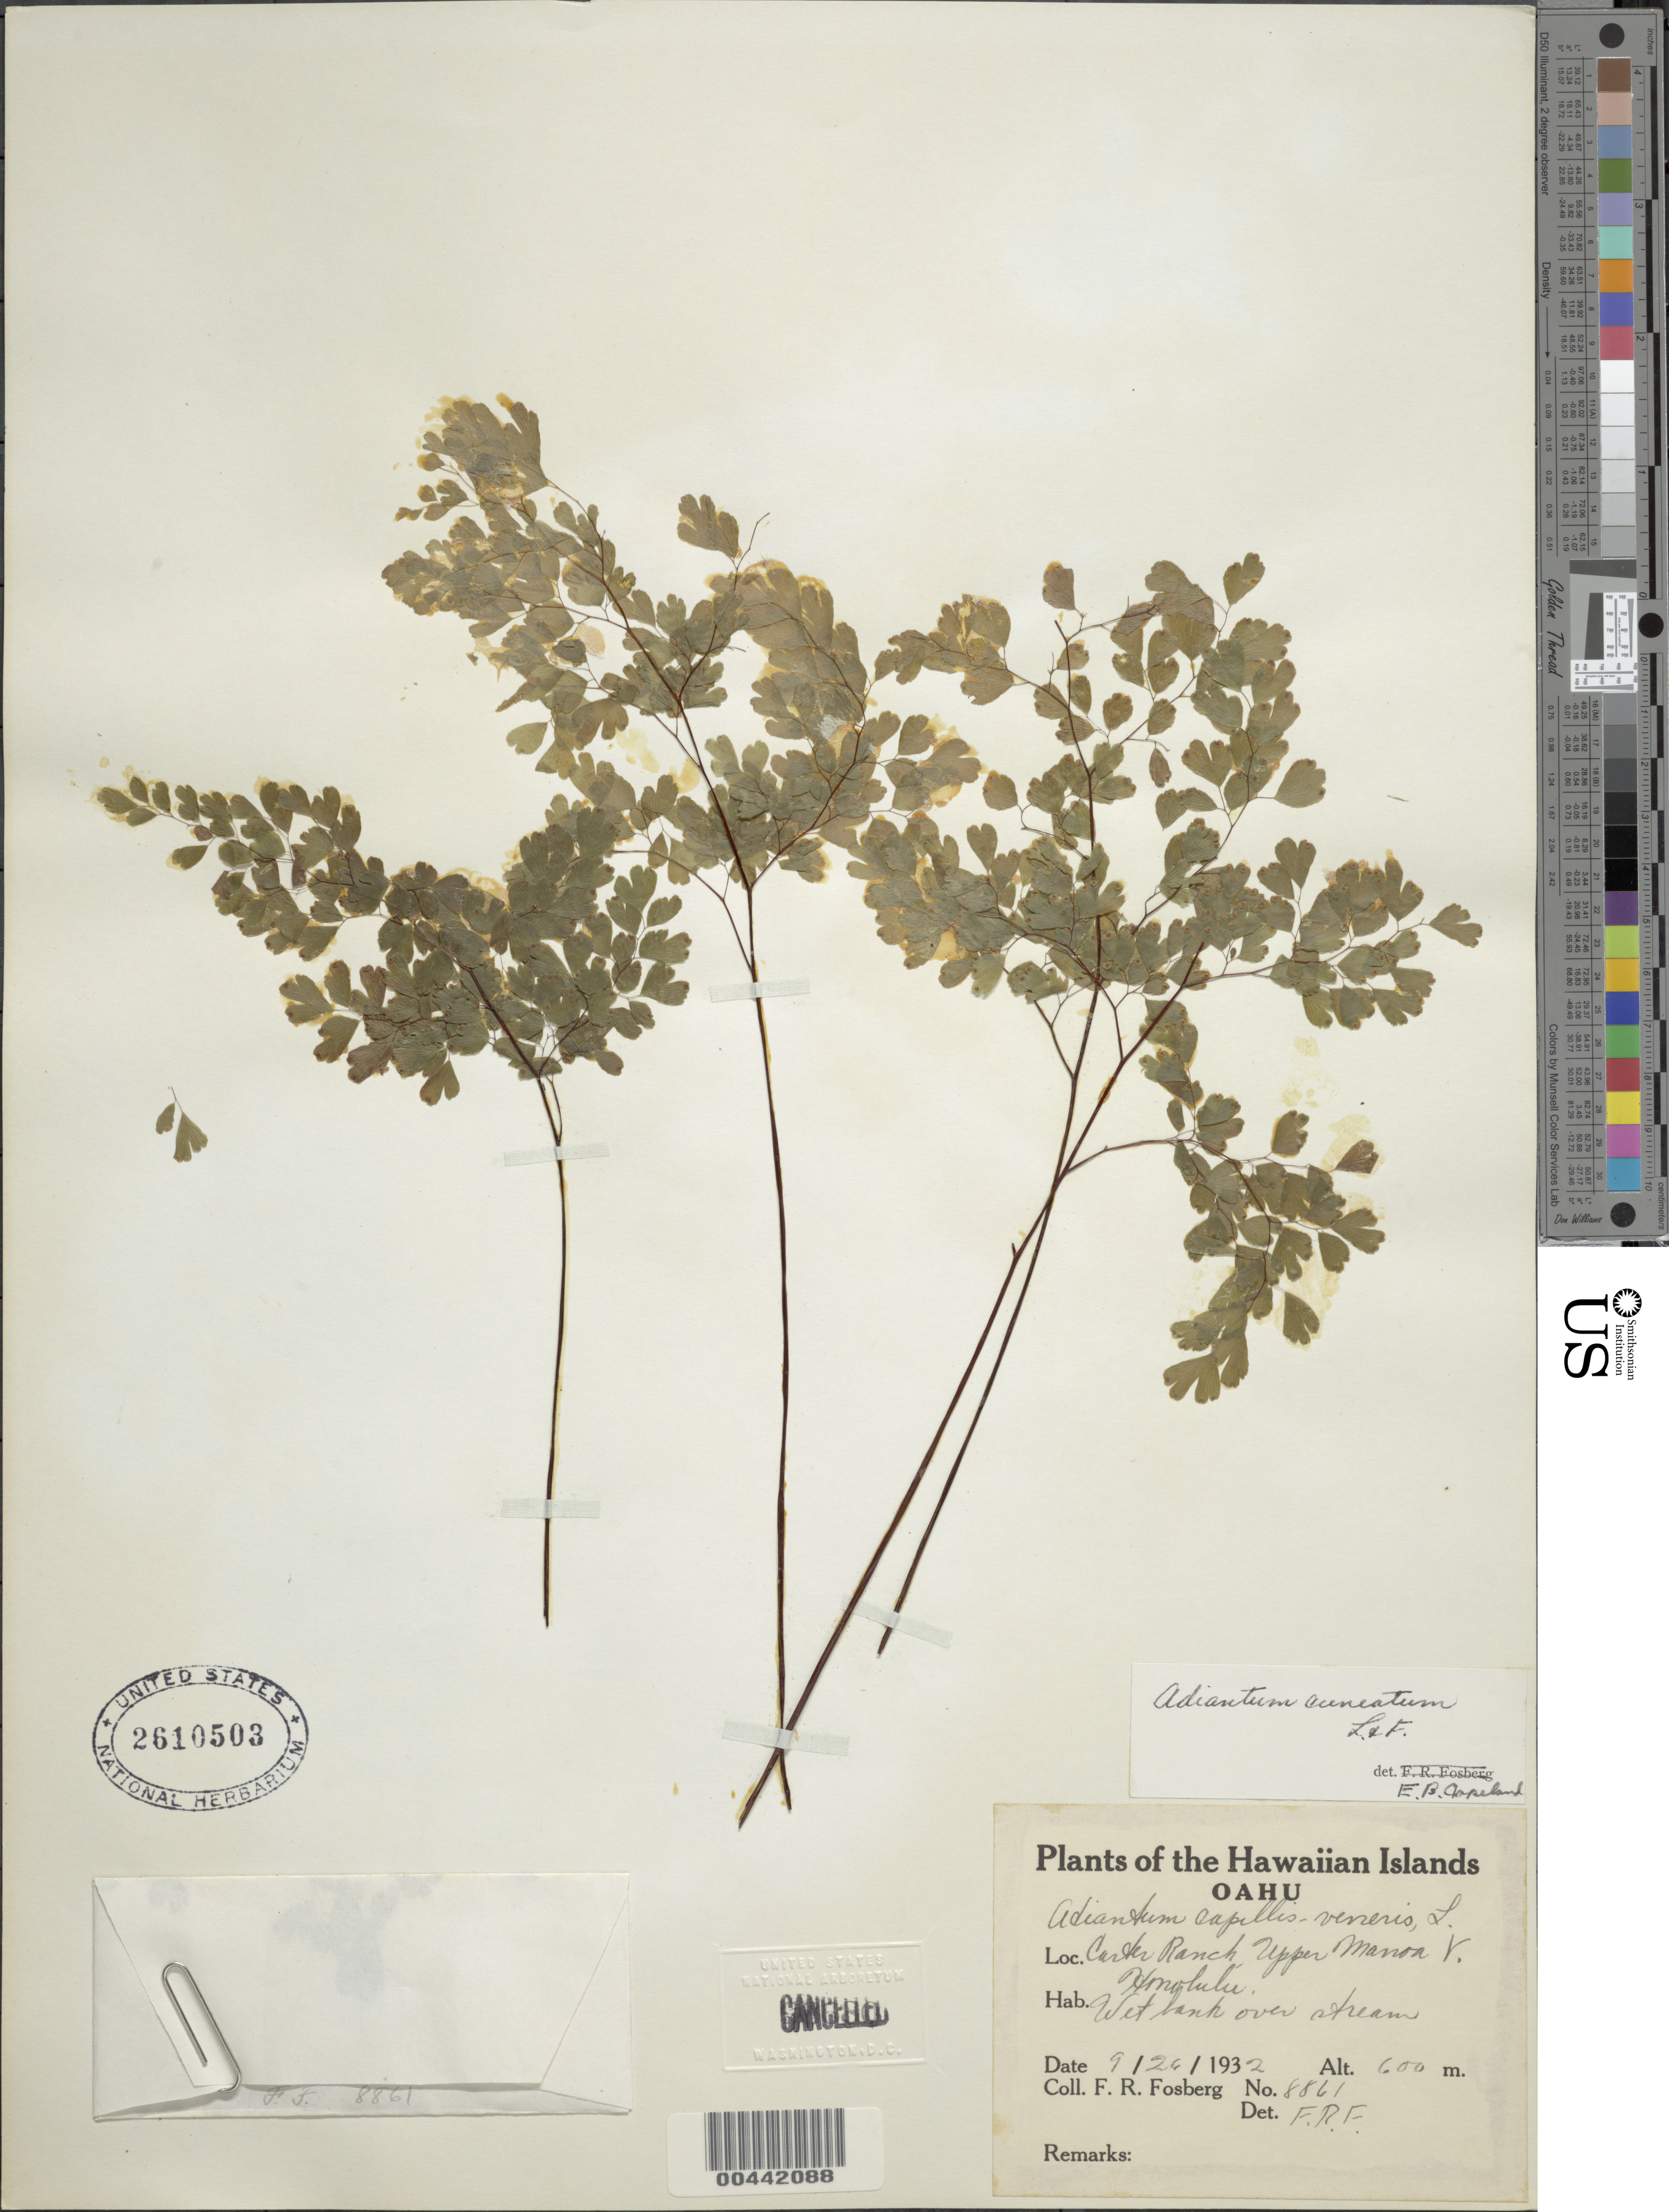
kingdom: Plantae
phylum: Tracheophyta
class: Polypodiopsida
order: Polypodiales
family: Pteridaceae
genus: Adiantum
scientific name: Adiantum raddianum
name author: C. Presl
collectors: F. R. Fosberg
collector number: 8861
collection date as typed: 26 Sep 1932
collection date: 1932-09-26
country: United States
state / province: Hawaii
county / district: Honolulu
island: Oahu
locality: Crater Ranch, Upper Manoa Valley, Honolulu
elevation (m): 600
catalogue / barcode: US 2610503